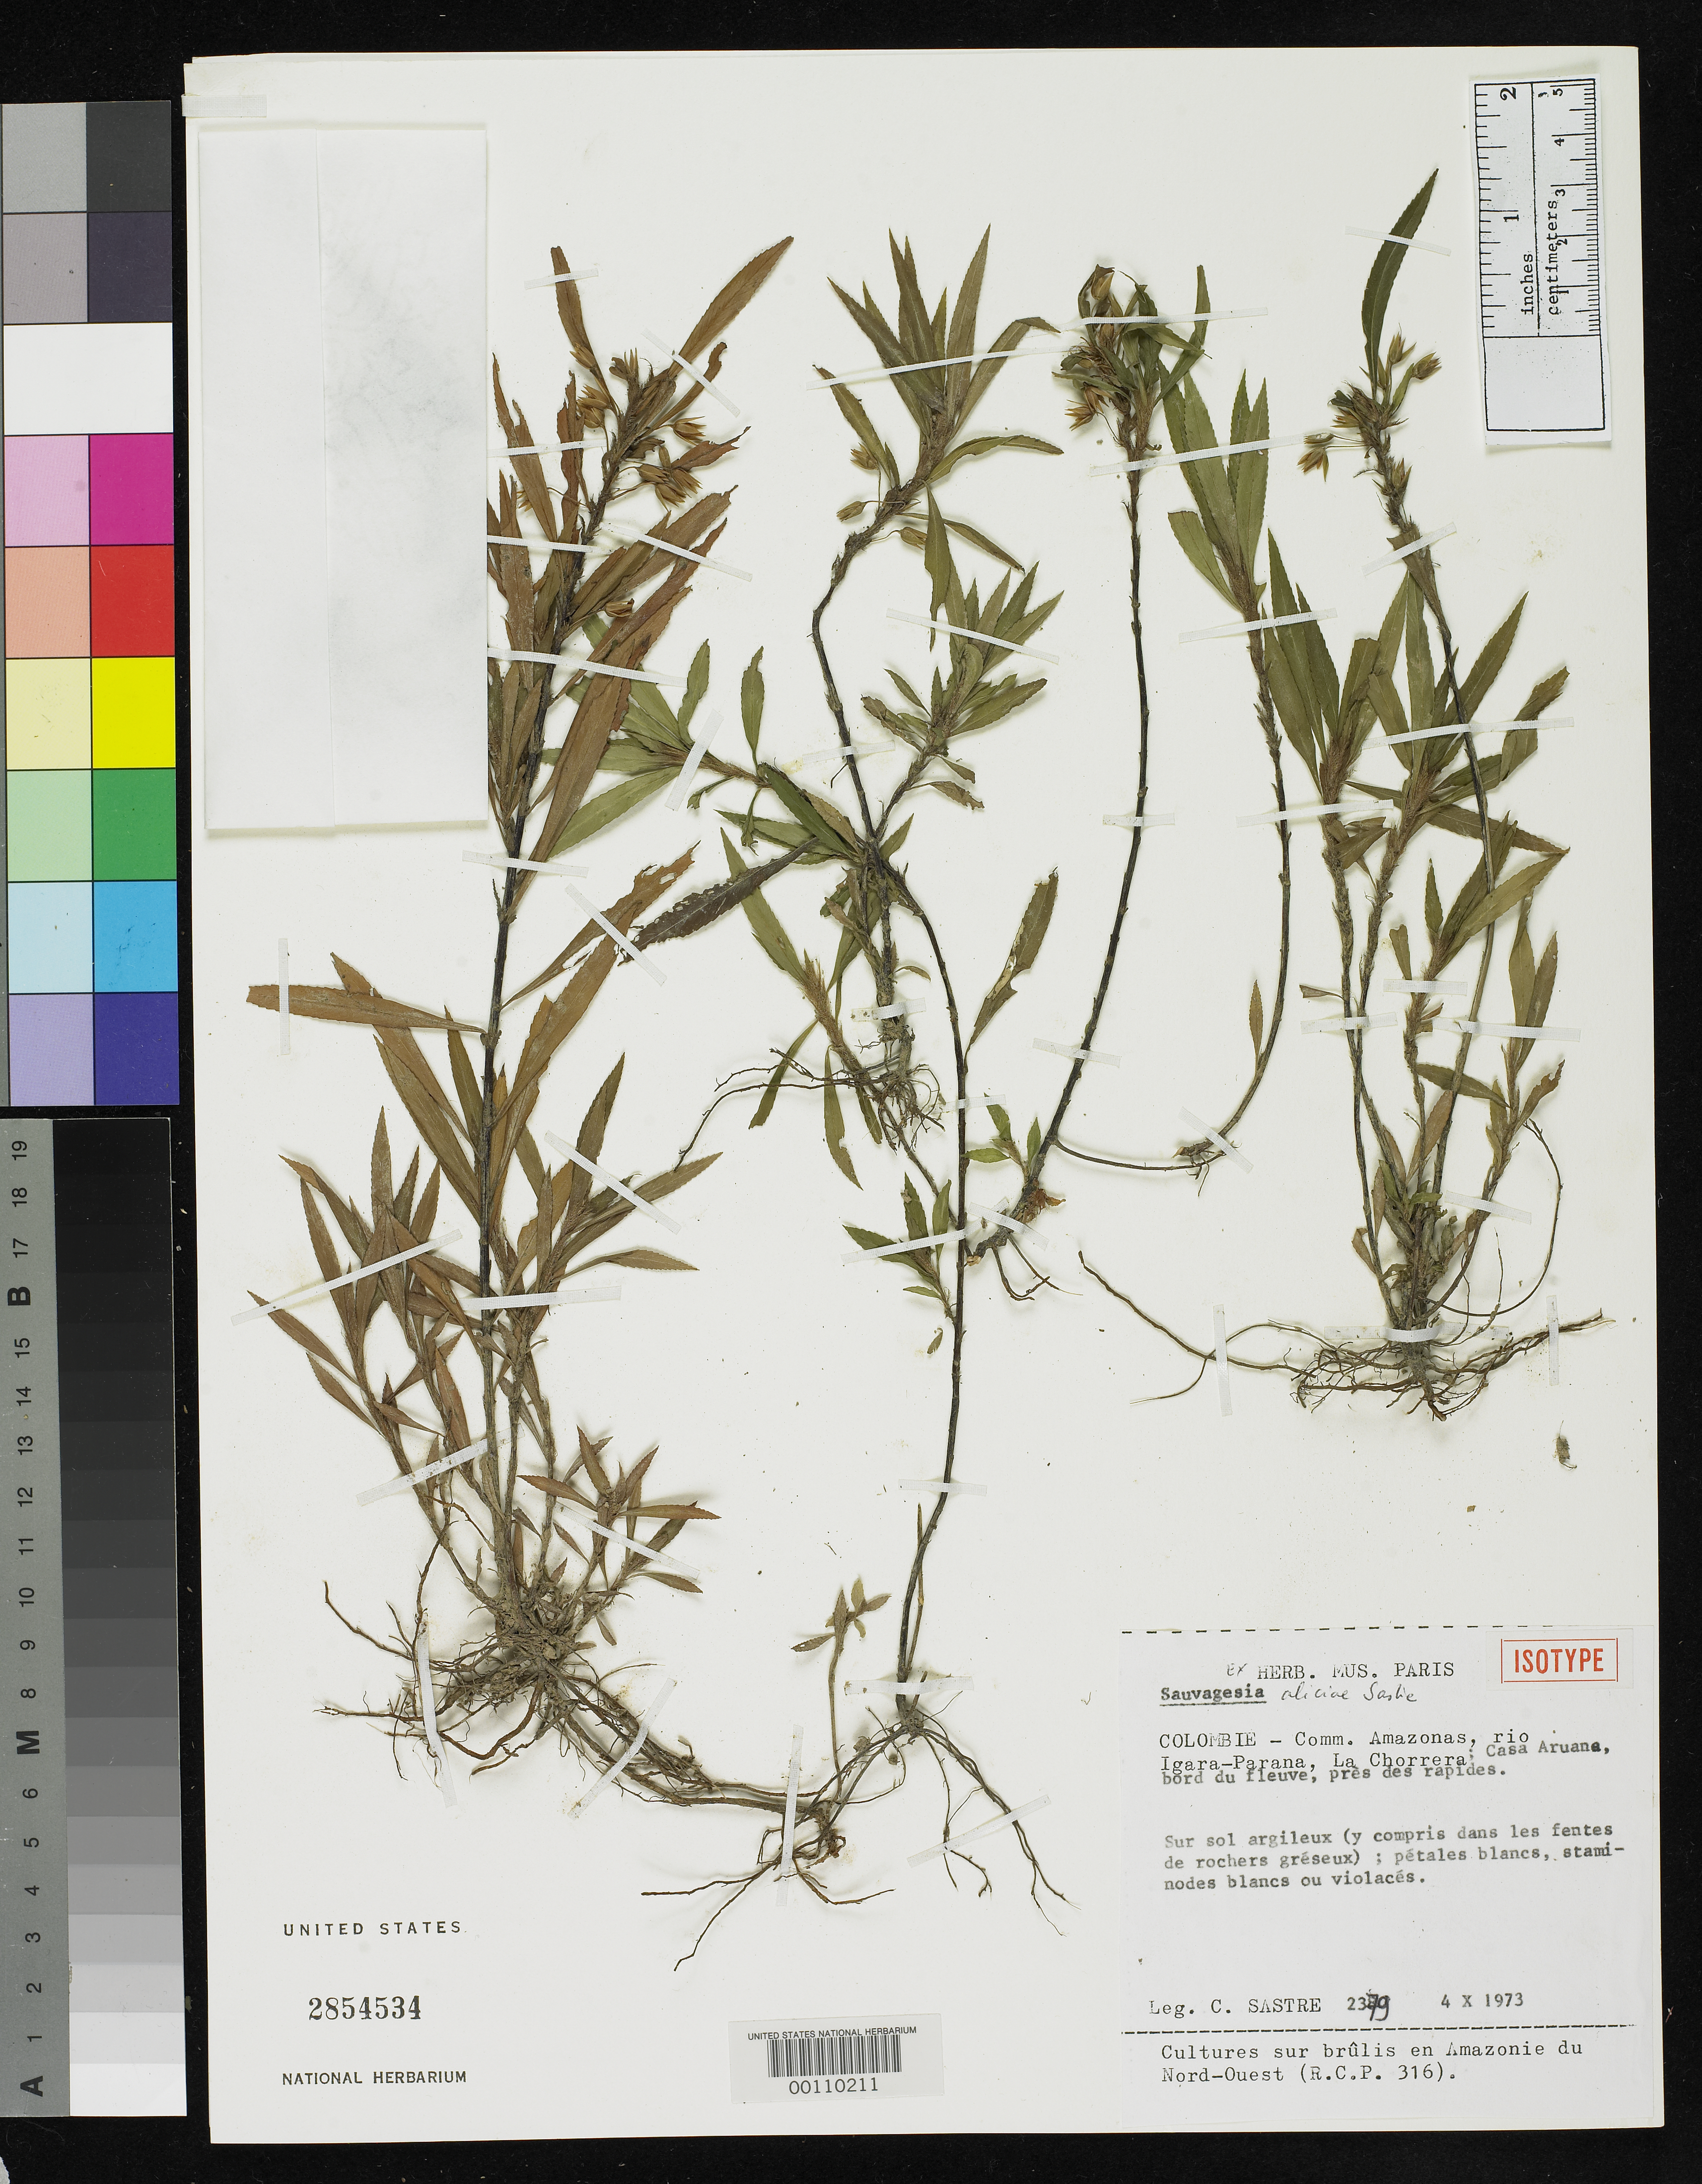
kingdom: Plantae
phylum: Tracheophyta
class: Magnoliopsida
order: Malpighiales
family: Ochnaceae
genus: Sauvagesia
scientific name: Sauvagesia aliciae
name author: Sastre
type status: Isotype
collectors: C. H. L. Sastre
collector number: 2379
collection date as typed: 04 Oct 1973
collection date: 1973-10-04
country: Colombia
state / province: Amazônas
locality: Rio Igara Paraná, La Chorrera, Casa Aruana.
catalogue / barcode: US 2854534